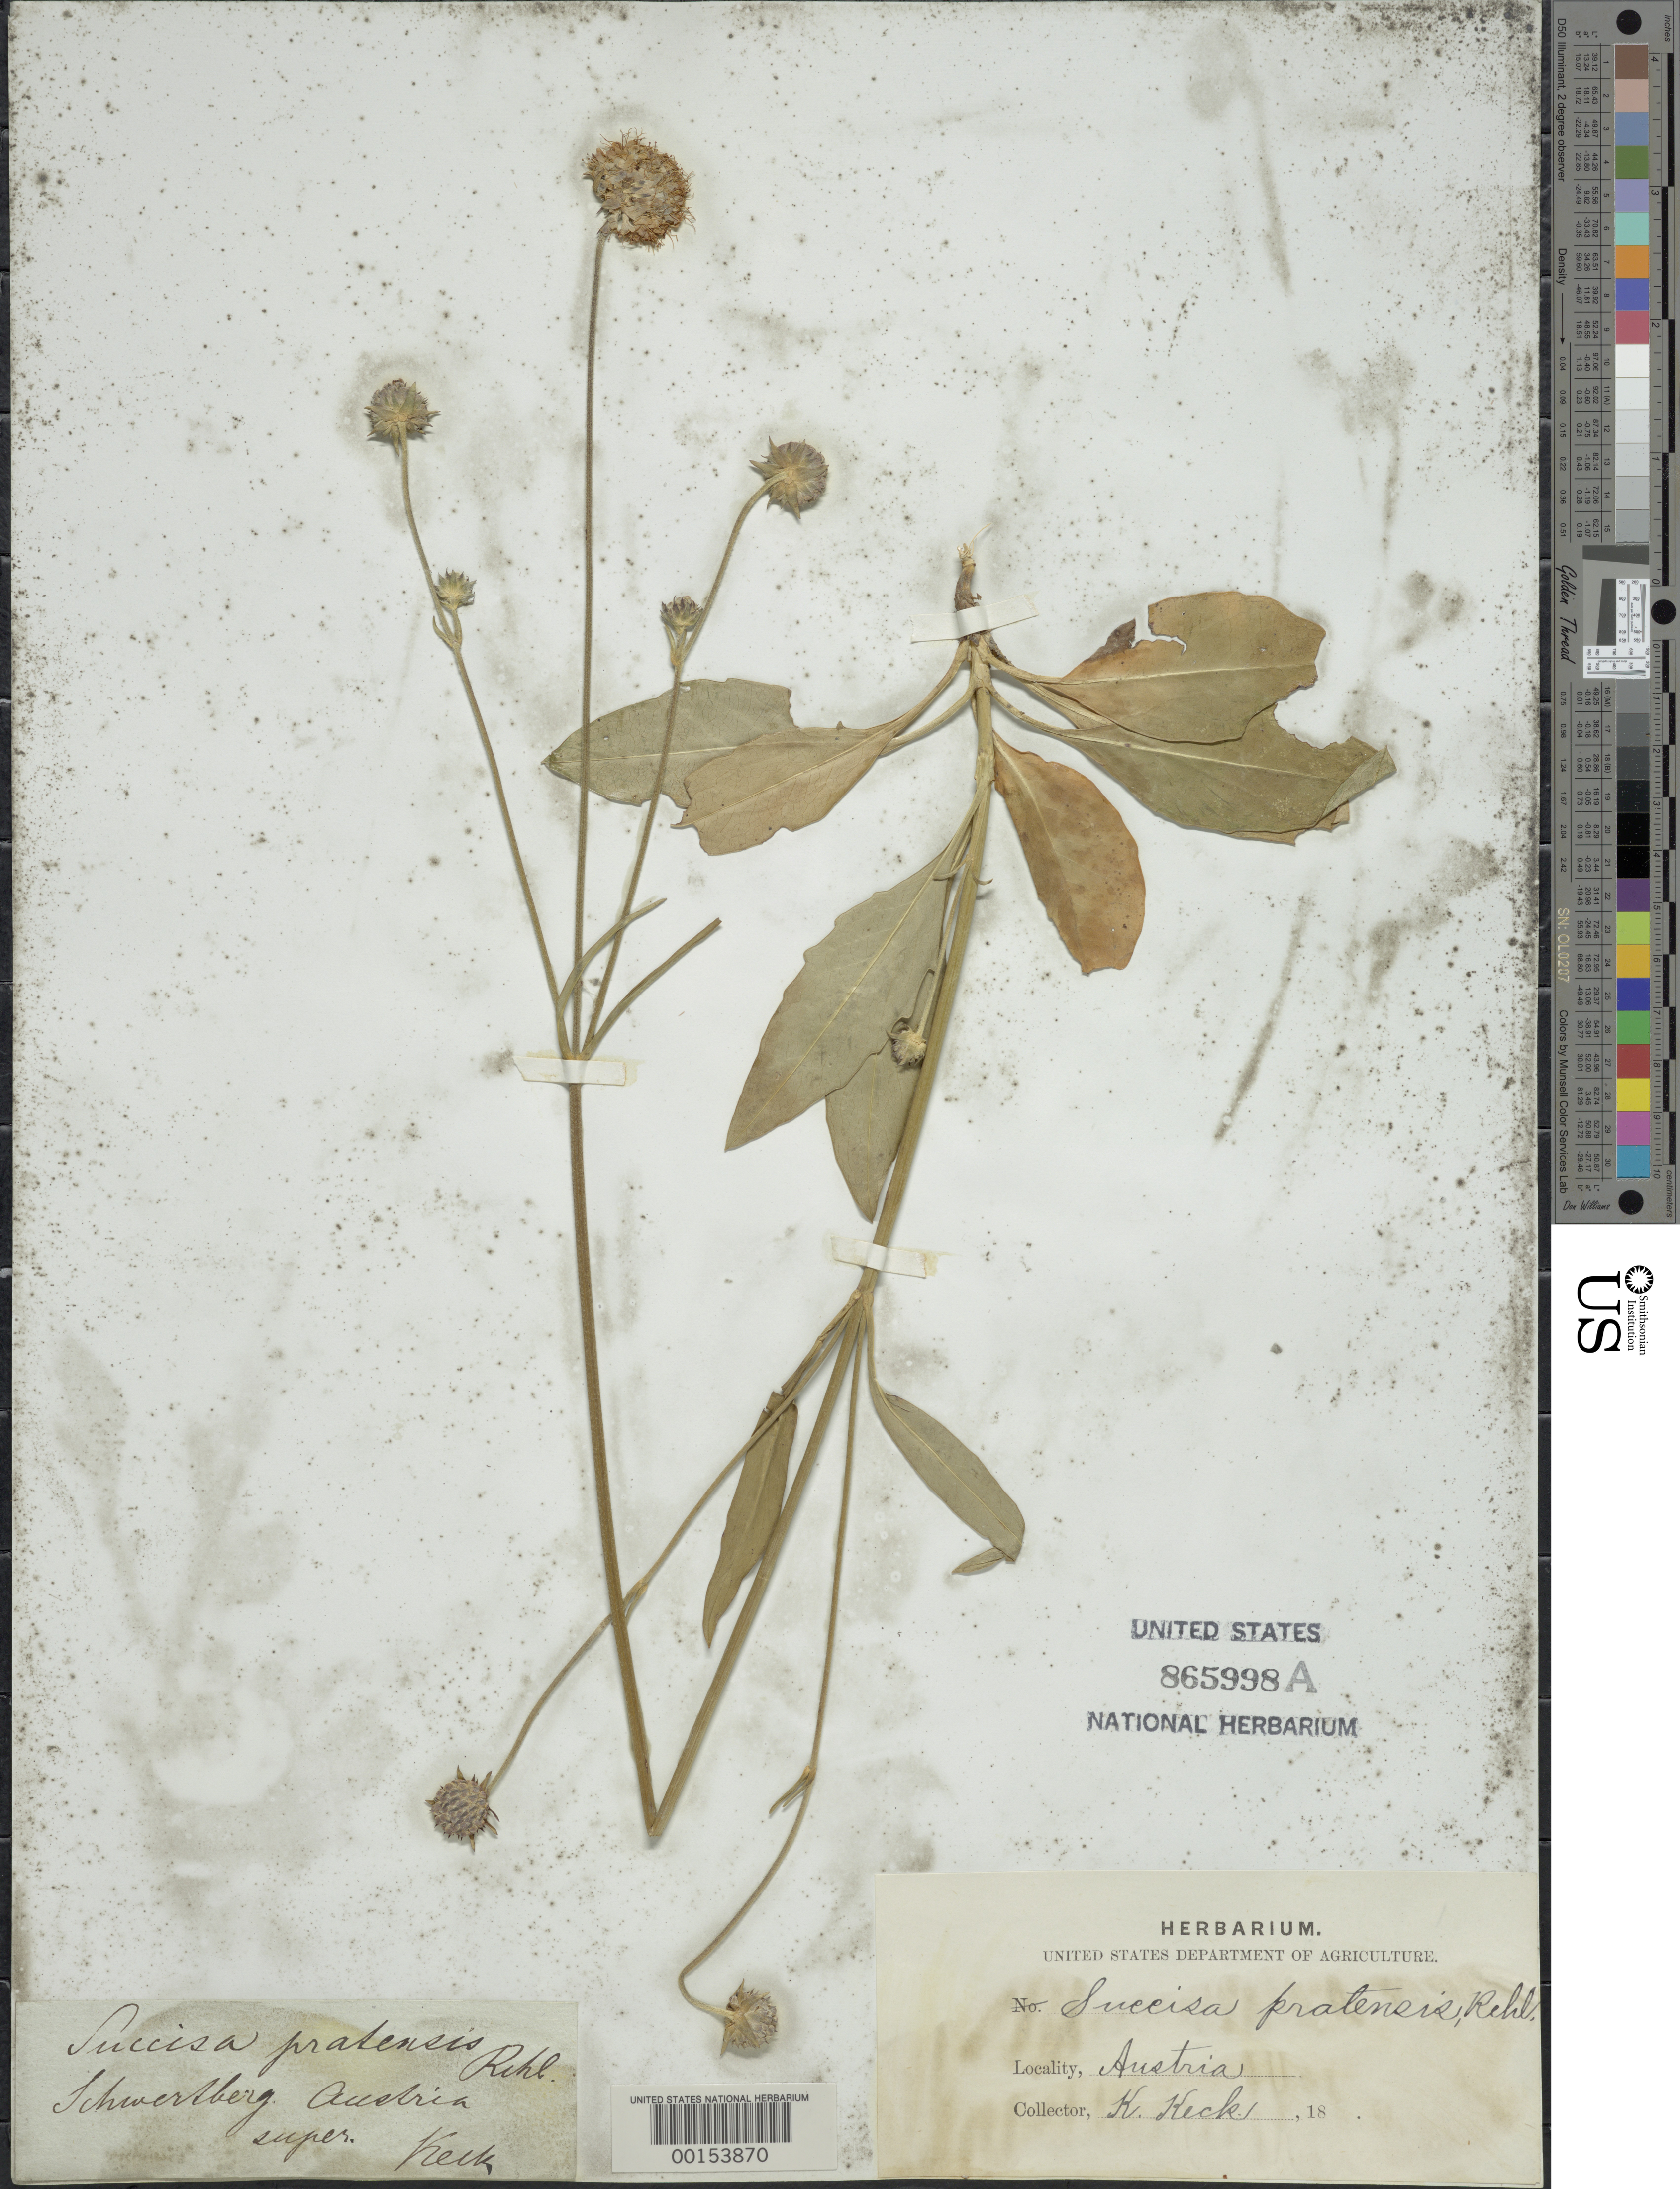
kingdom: Plantae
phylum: Tracheophyta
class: Magnoliopsida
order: Dipsacales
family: Caprifoliaceae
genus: Succisa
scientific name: Succisa pratensis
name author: Moench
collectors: K. Keck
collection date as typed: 18--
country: Austria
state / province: Oberosterreich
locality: Schwertberg. [Upper Austria = Oberösterreich State.]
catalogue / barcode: US 865998A